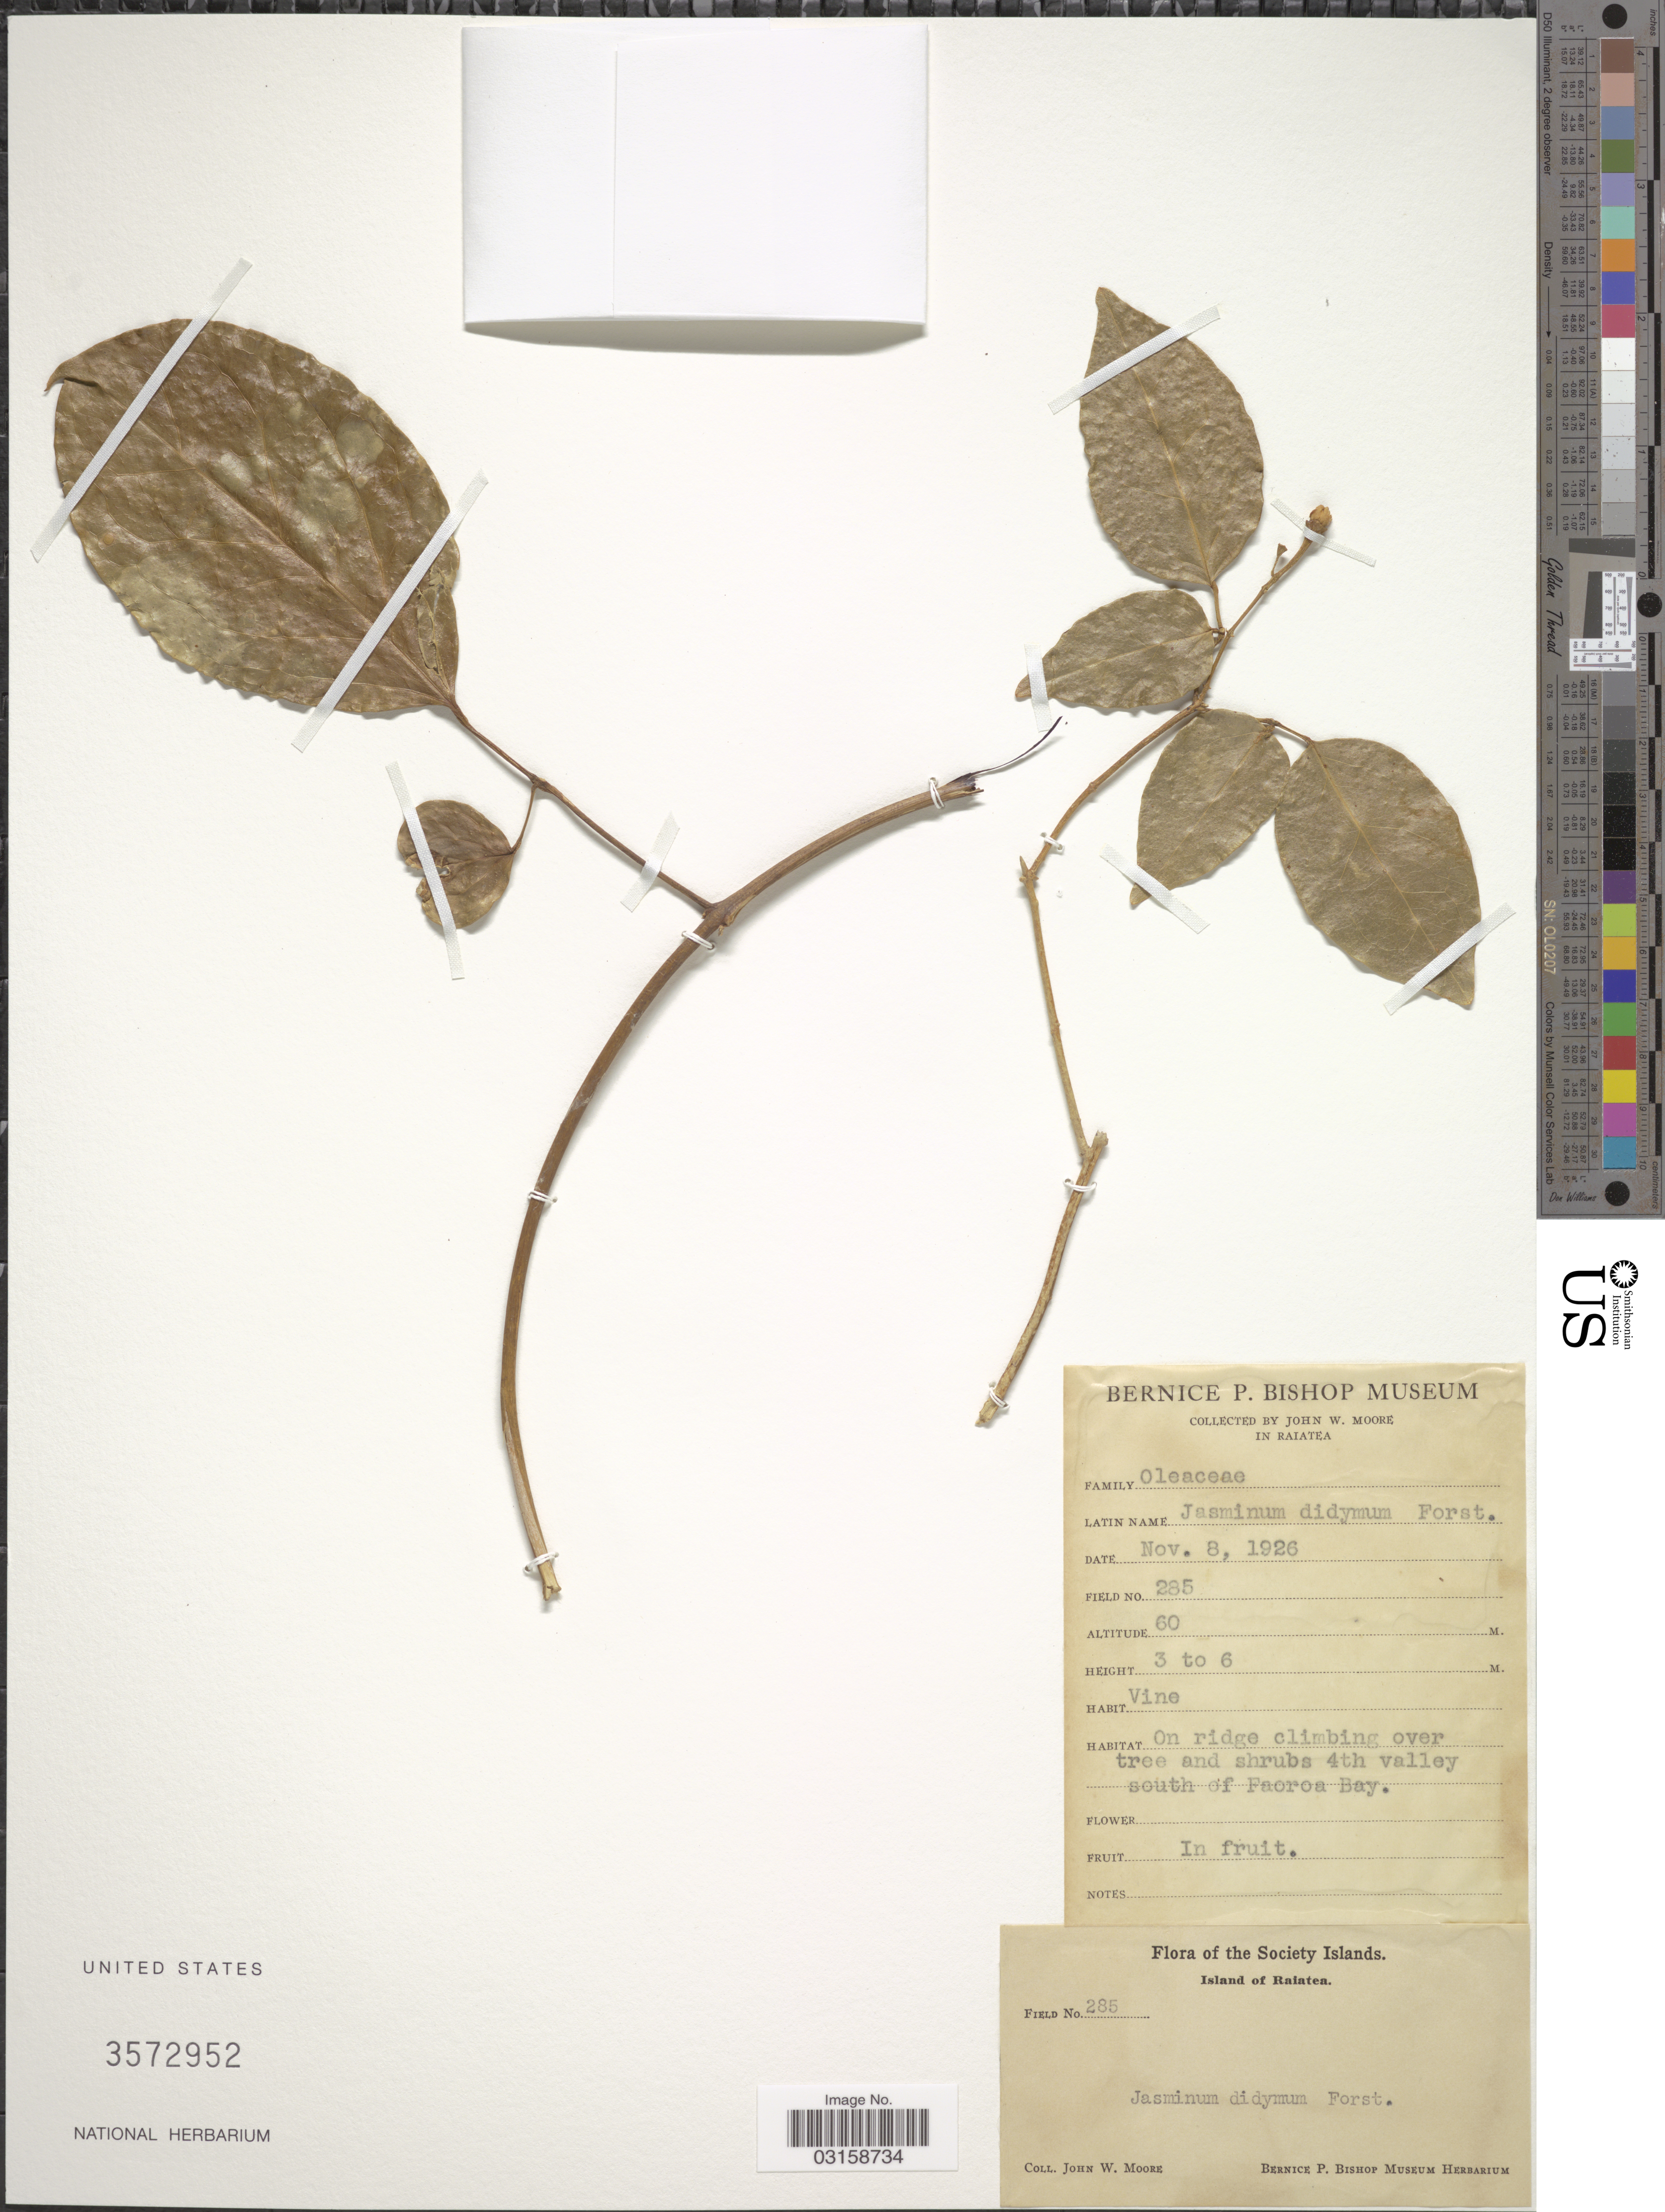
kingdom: Plantae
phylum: Tracheophyta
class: Magnoliopsida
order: Lamiales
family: Oleaceae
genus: Jasminum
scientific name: Jasminum didymum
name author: G. Forst.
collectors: J. Moore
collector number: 285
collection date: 1926-11-08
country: French Polynesia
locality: Society Islands. Island of Raiatea. 4th valley south of Faoroa Bay.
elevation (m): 60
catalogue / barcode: US 3572952